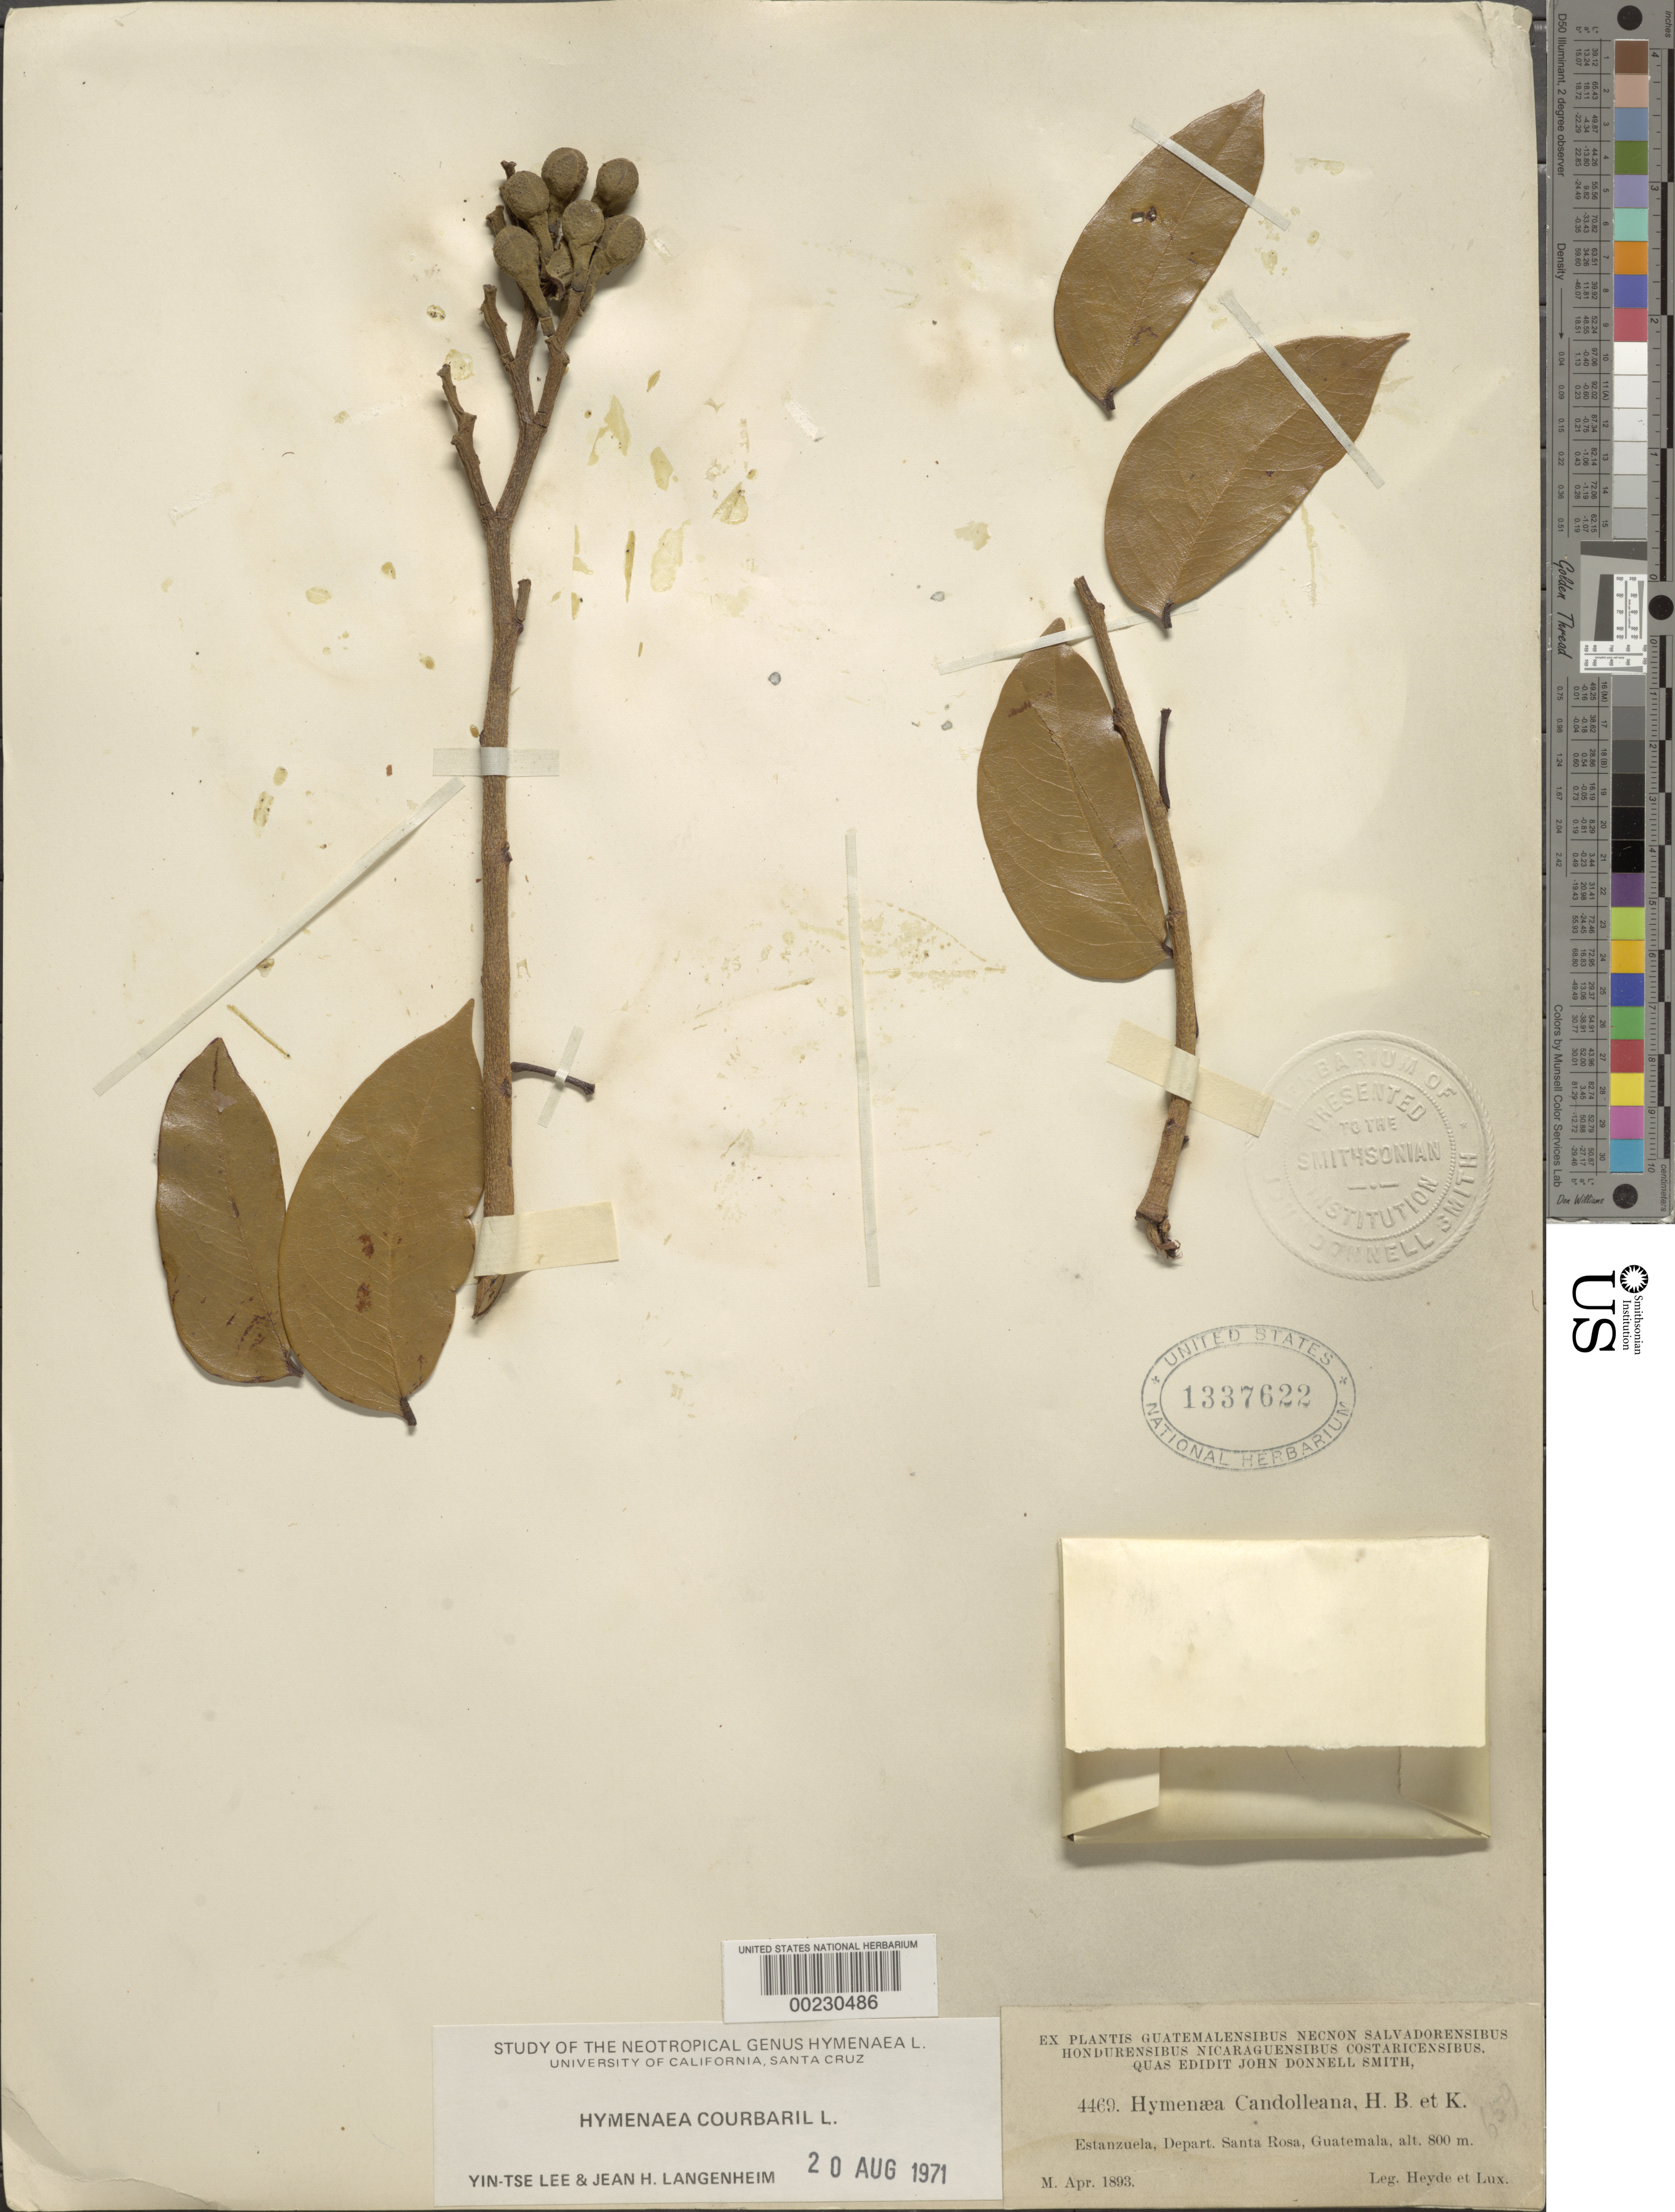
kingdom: Plantae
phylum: Tracheophyta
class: Magnoliopsida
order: Fabales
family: Fabaceae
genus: Hymenaea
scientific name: Hymenaea courbaril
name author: L.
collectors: E. T. Heyde & E. Lux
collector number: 4469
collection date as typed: Apr 1893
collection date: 1893-04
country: Guatemala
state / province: Santa Rosa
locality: Estanzuela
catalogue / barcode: US 1337622